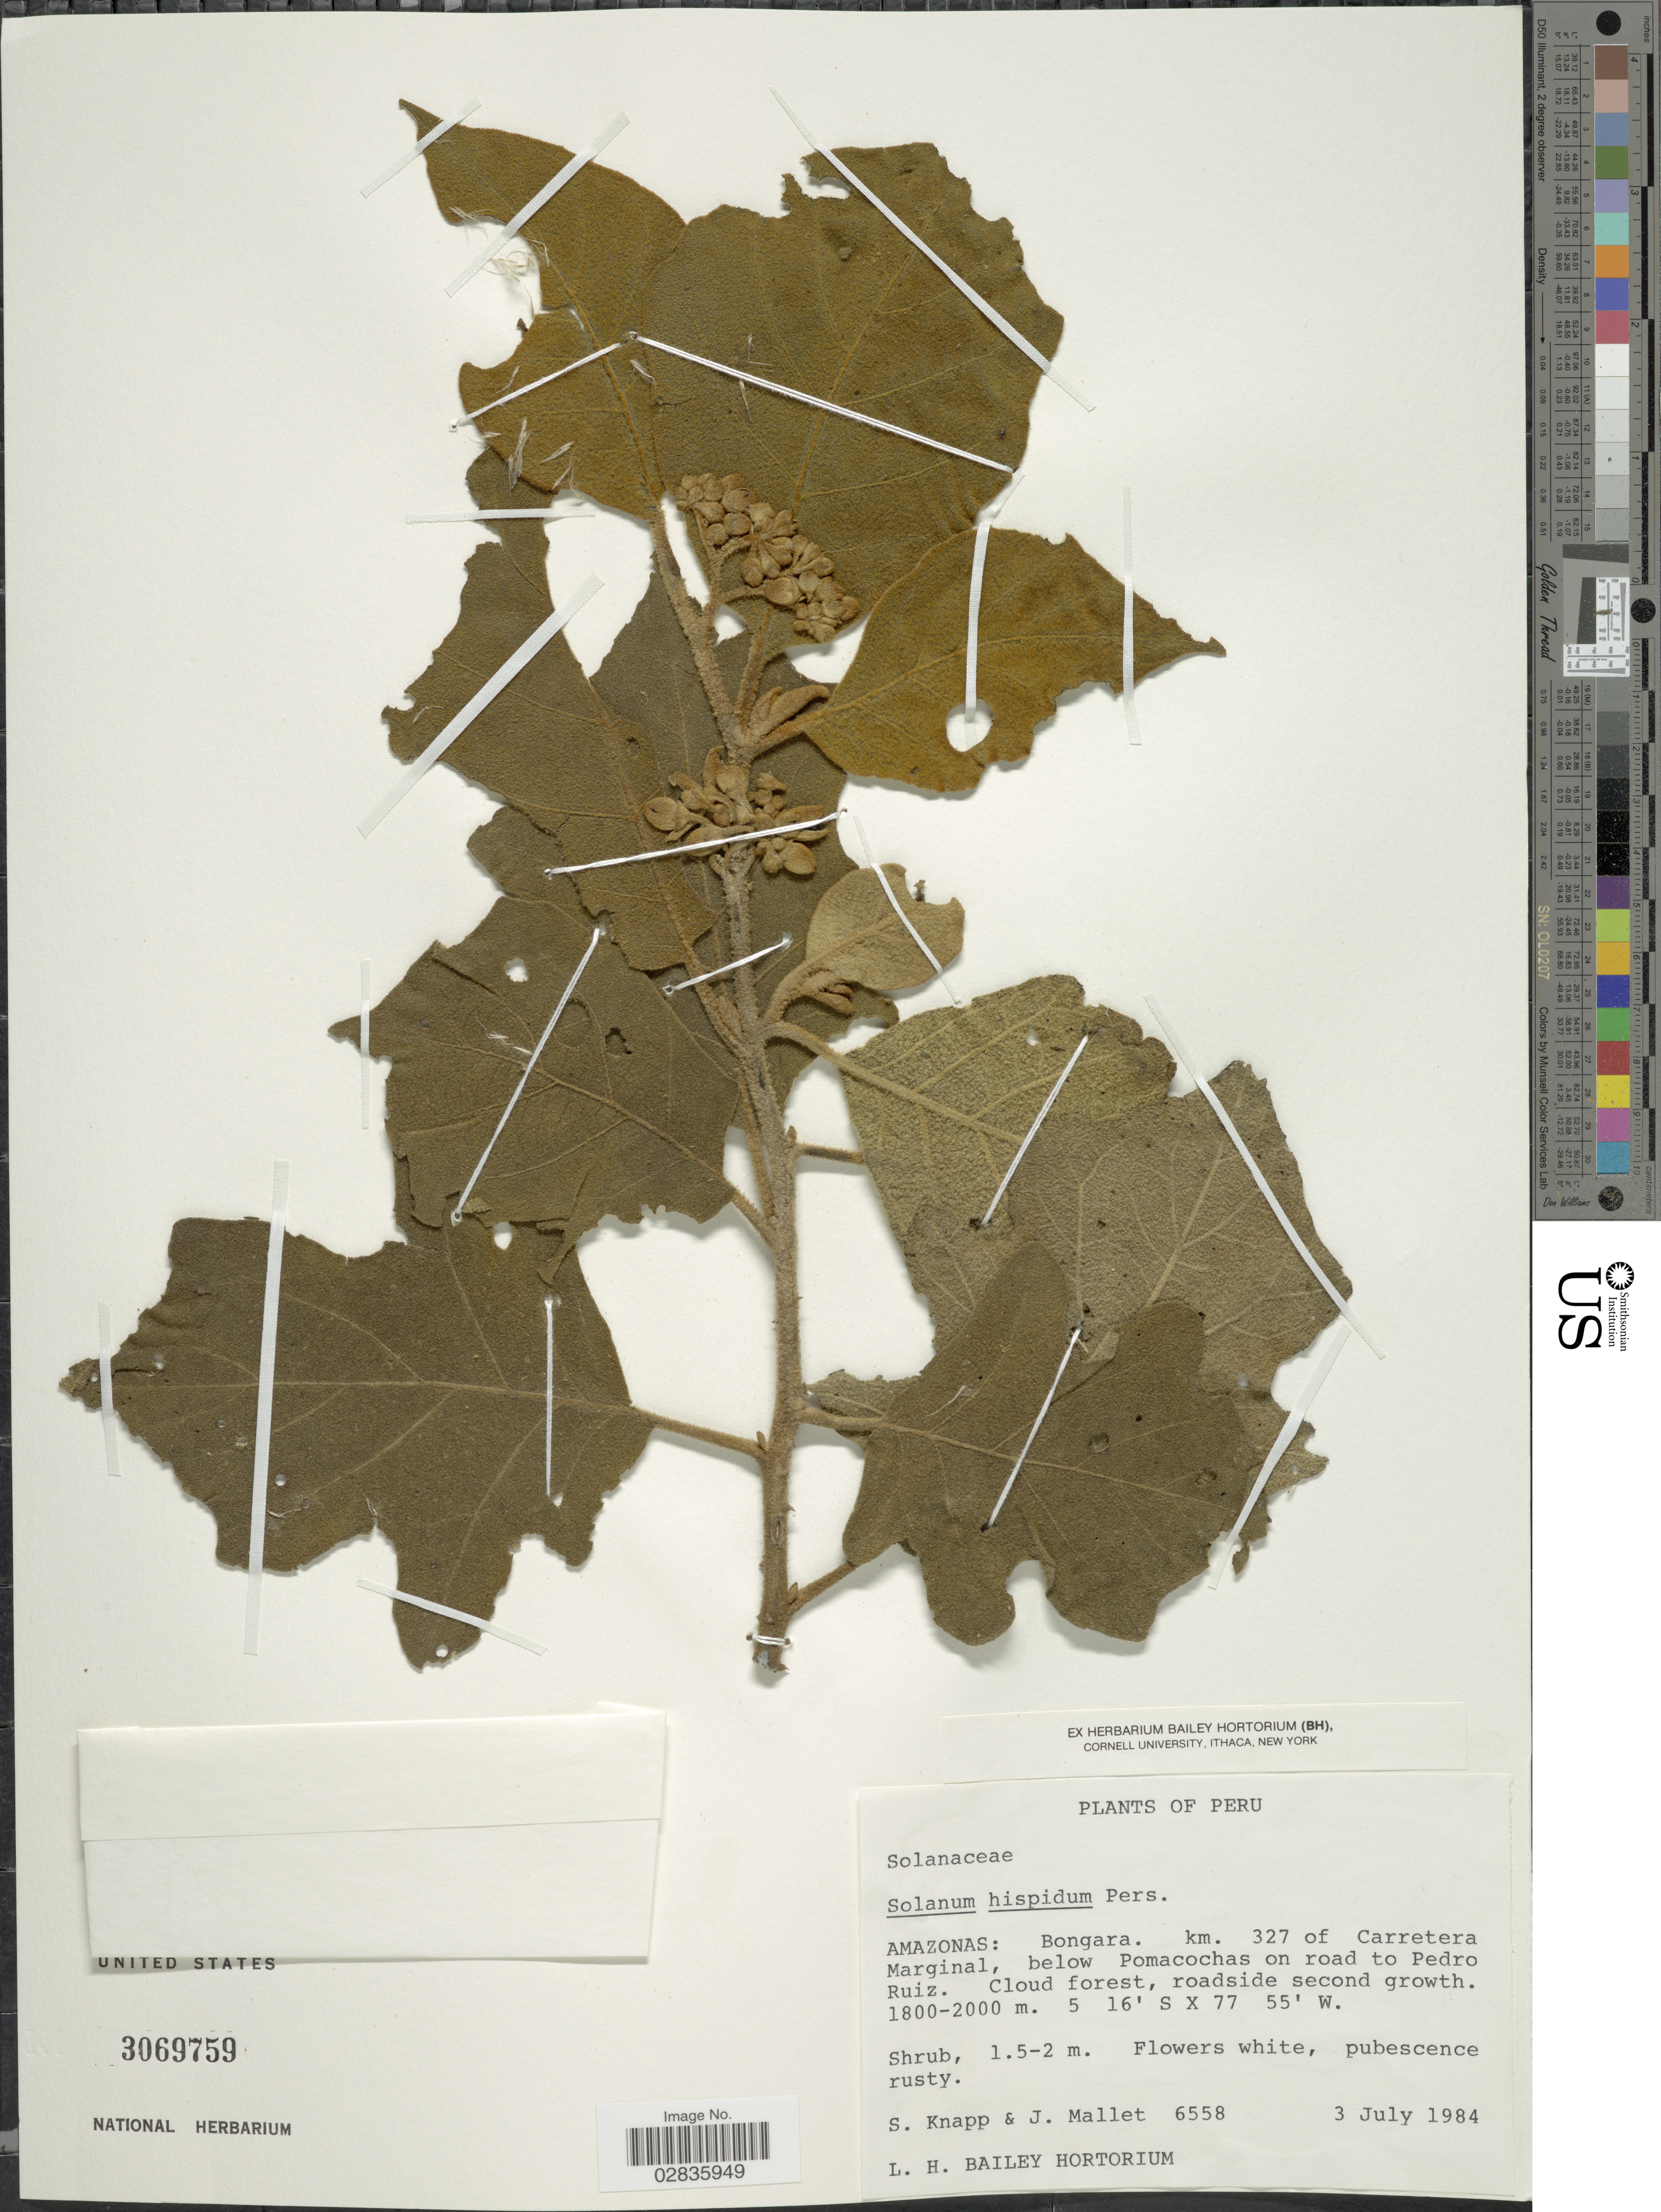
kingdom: Plantae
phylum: Tracheophyta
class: Magnoliopsida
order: Solanales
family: Solanaceae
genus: Solanum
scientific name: Solanum hispidum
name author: Pers.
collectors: S. Knapp & J. Mallet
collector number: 6558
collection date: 1984-07-03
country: Peru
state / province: Amazonas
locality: Bongara. km. 327 of Carretera Marginal, below Pomacochas on road to Pedro Ruiz.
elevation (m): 1800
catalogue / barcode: US 3069759